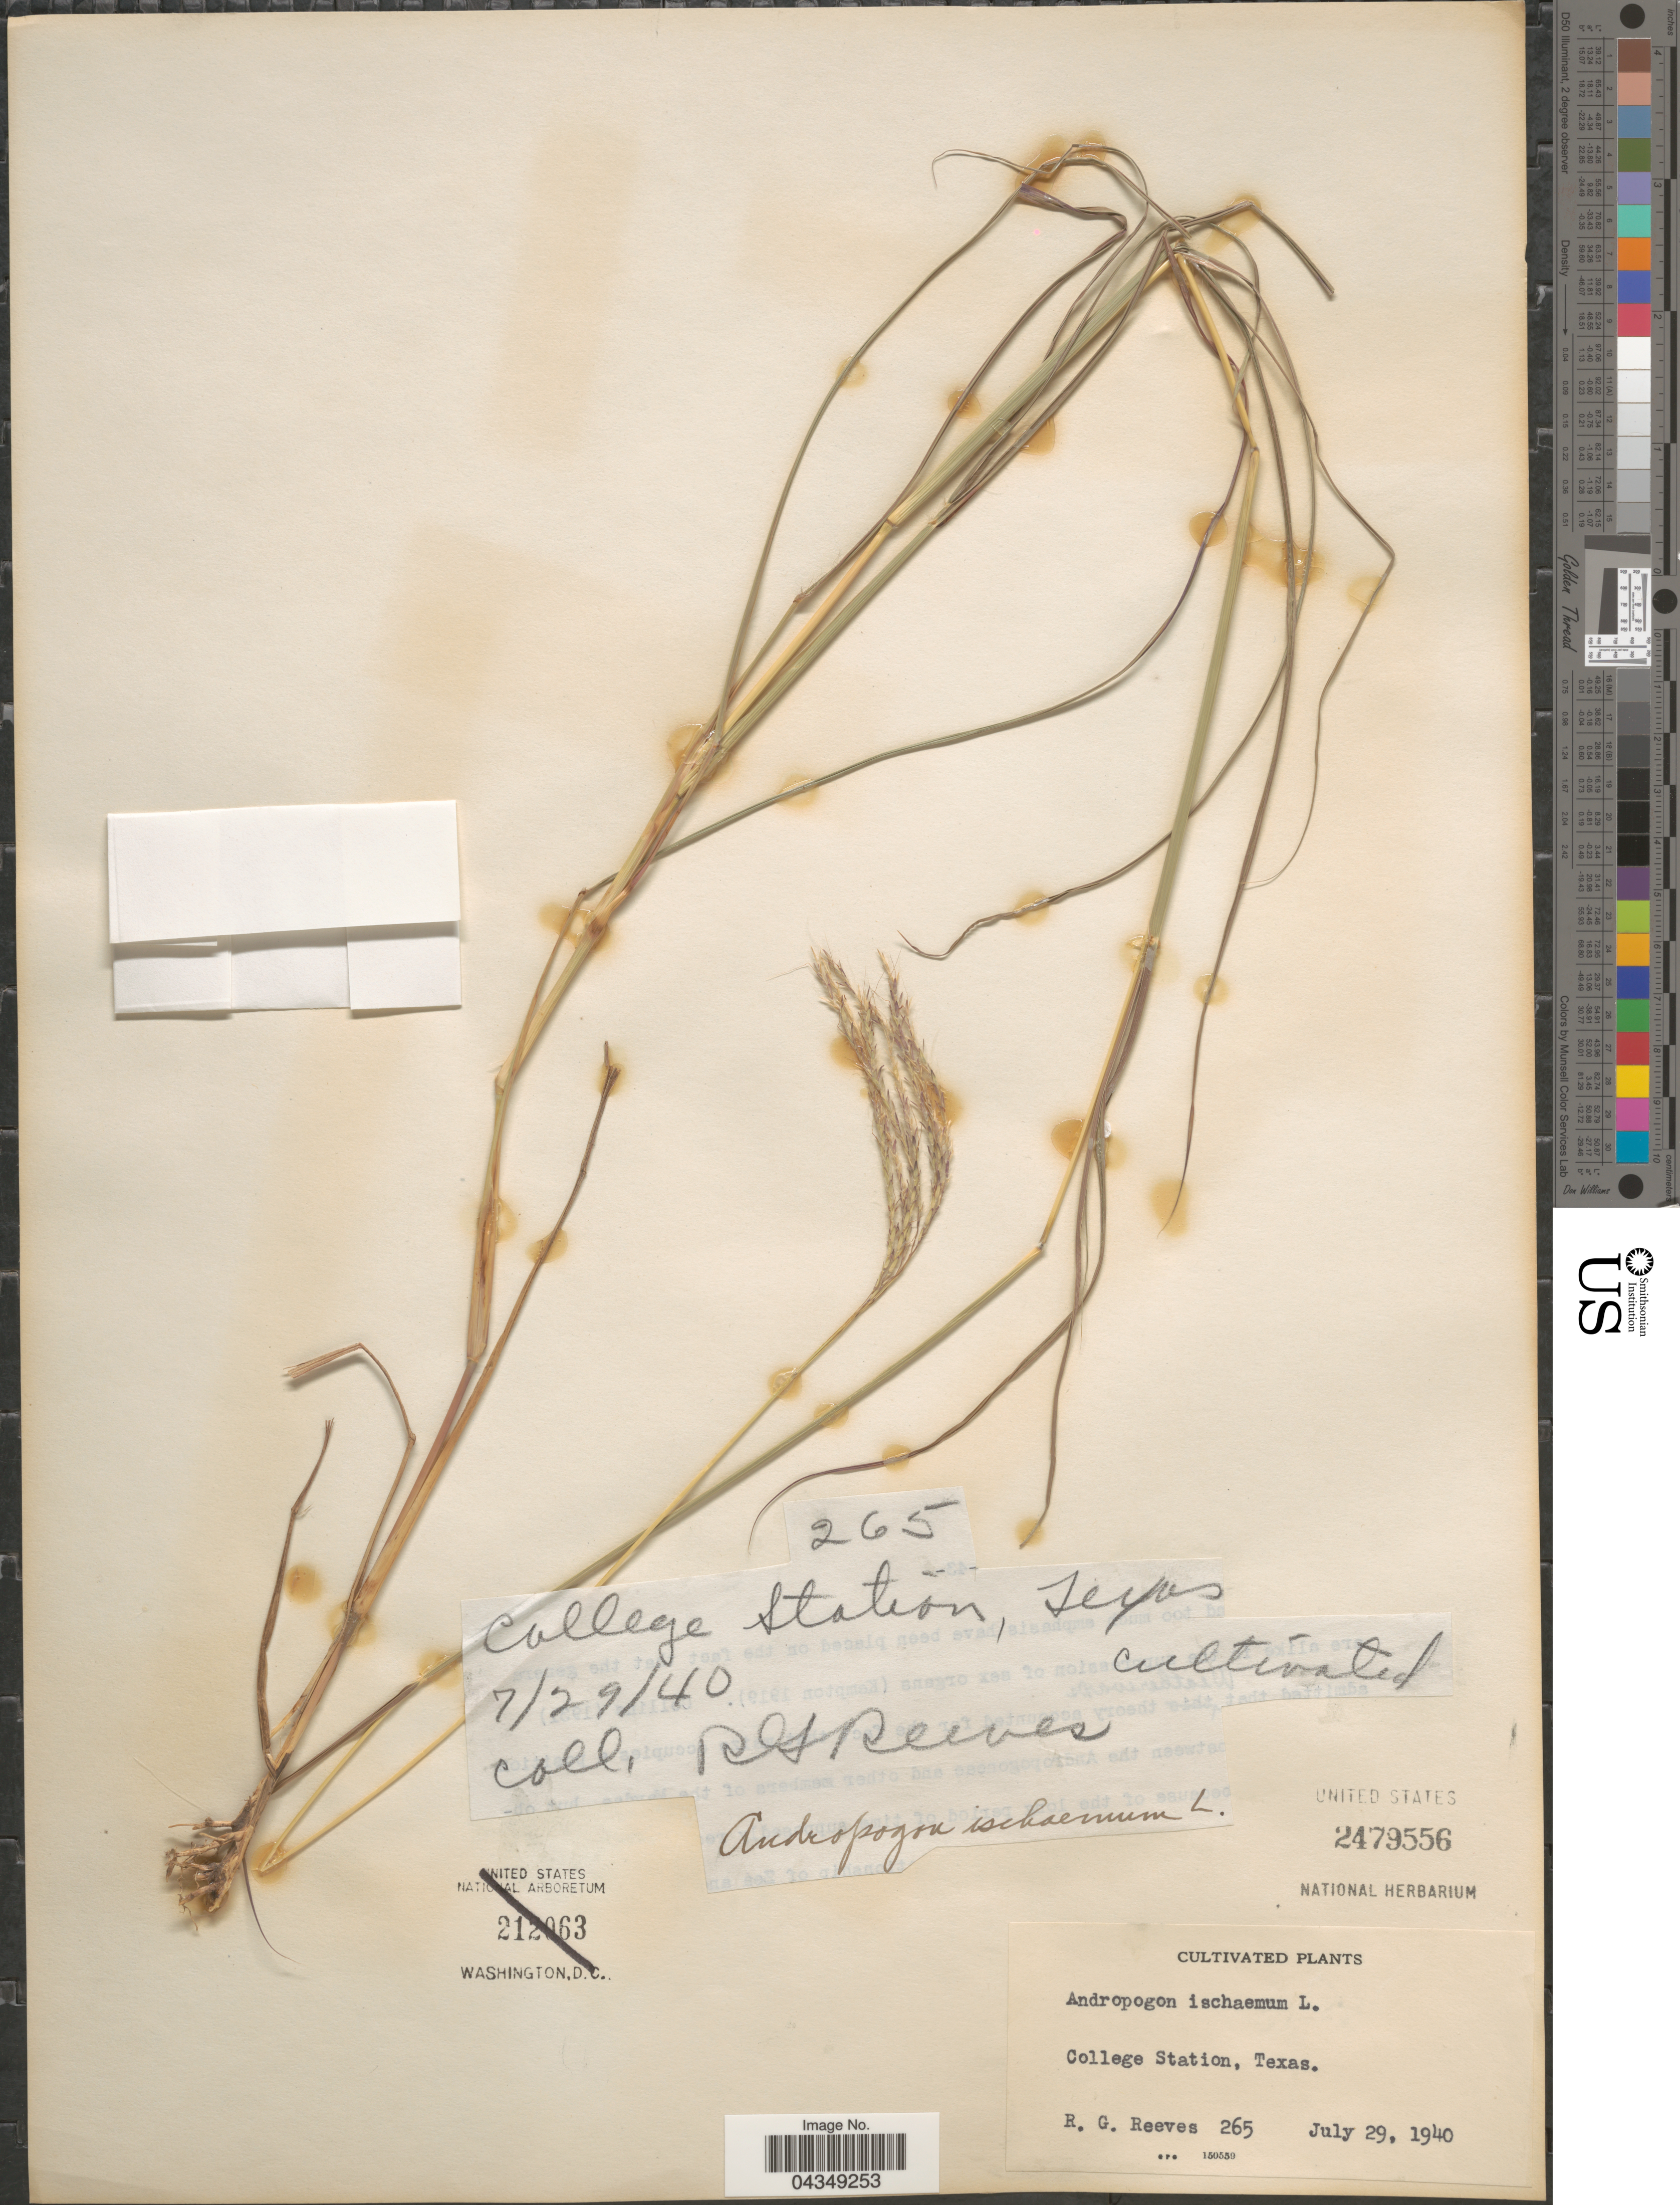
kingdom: Plantae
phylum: Tracheophyta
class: Liliopsida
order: Poales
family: Poaceae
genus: Bothriochloa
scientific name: Bothriochloa ischaemum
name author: (L.) Keng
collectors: R. G. Reeves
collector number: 265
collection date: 1940-07-29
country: United States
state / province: Texas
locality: College Station.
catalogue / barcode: US 2479556